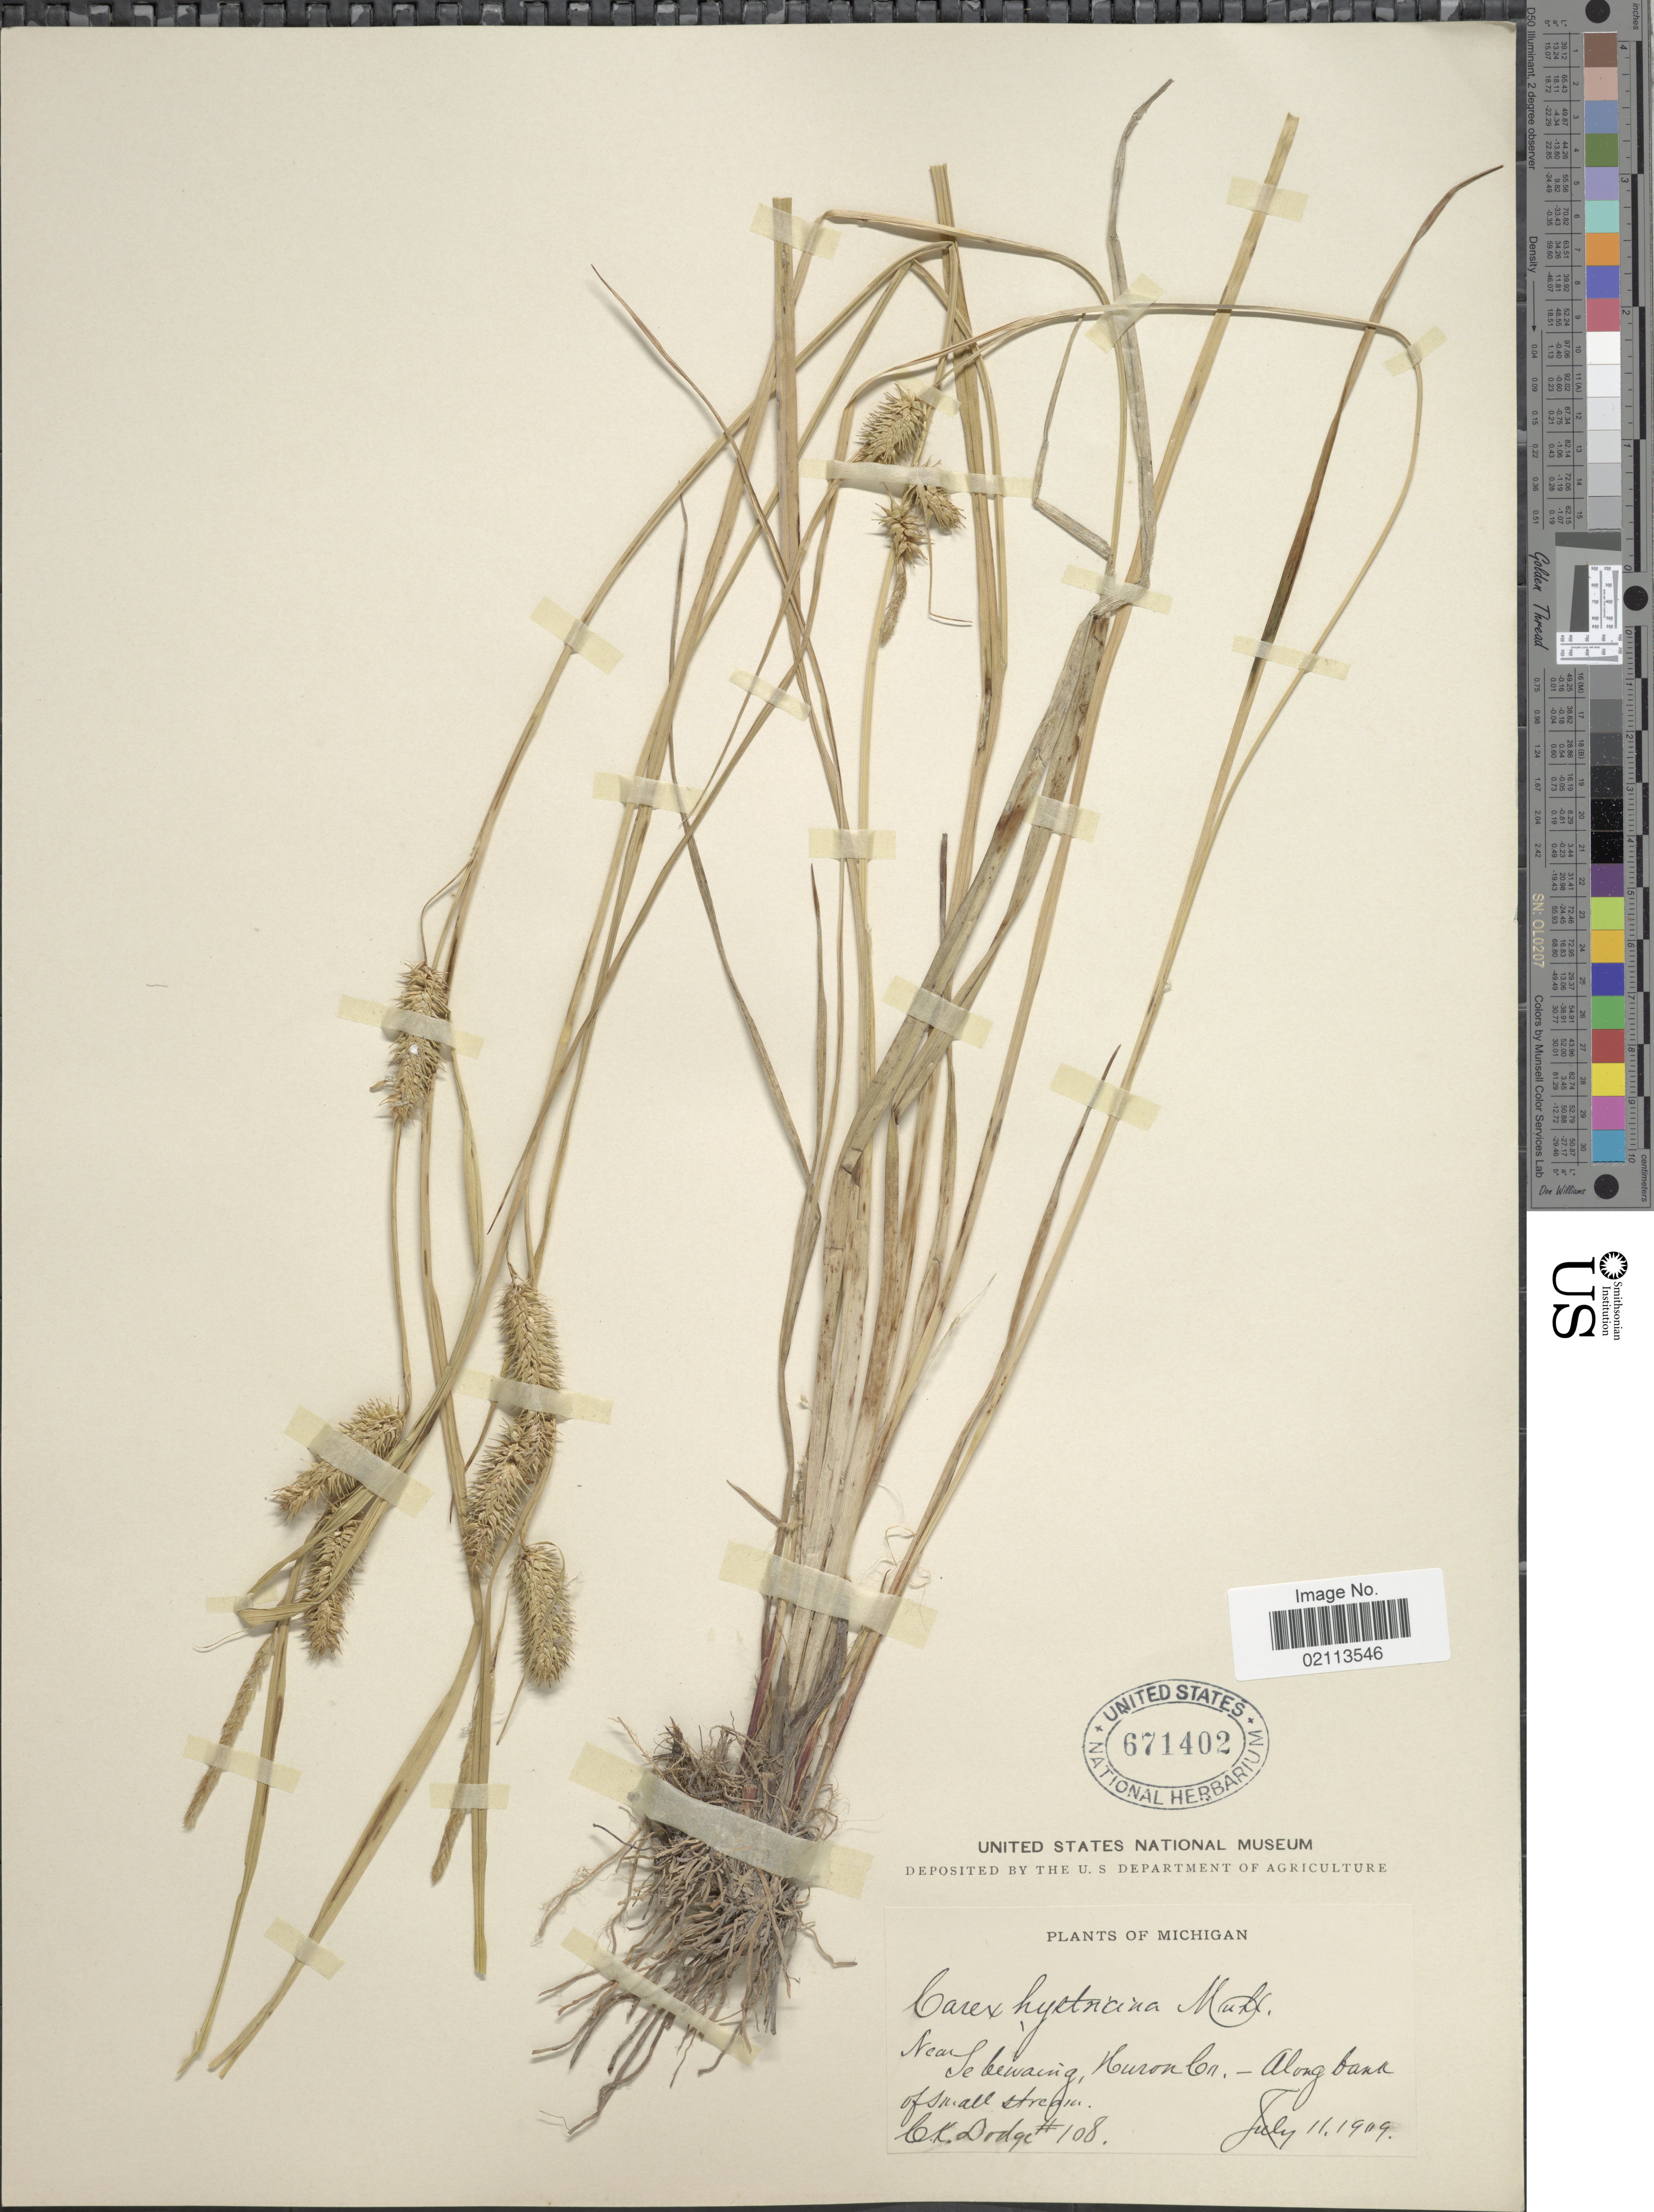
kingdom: Plantae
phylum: Tracheophyta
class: Liliopsida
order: Poales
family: Cyperaceae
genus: Carex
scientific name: Carex hystericina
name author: Muhl. ex Willd.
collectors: C. Dodge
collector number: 108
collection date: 1909-07-11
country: United States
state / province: Michigan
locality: Near Sebewaing, Huron Co. - Along bank of small stream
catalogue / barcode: US 671402